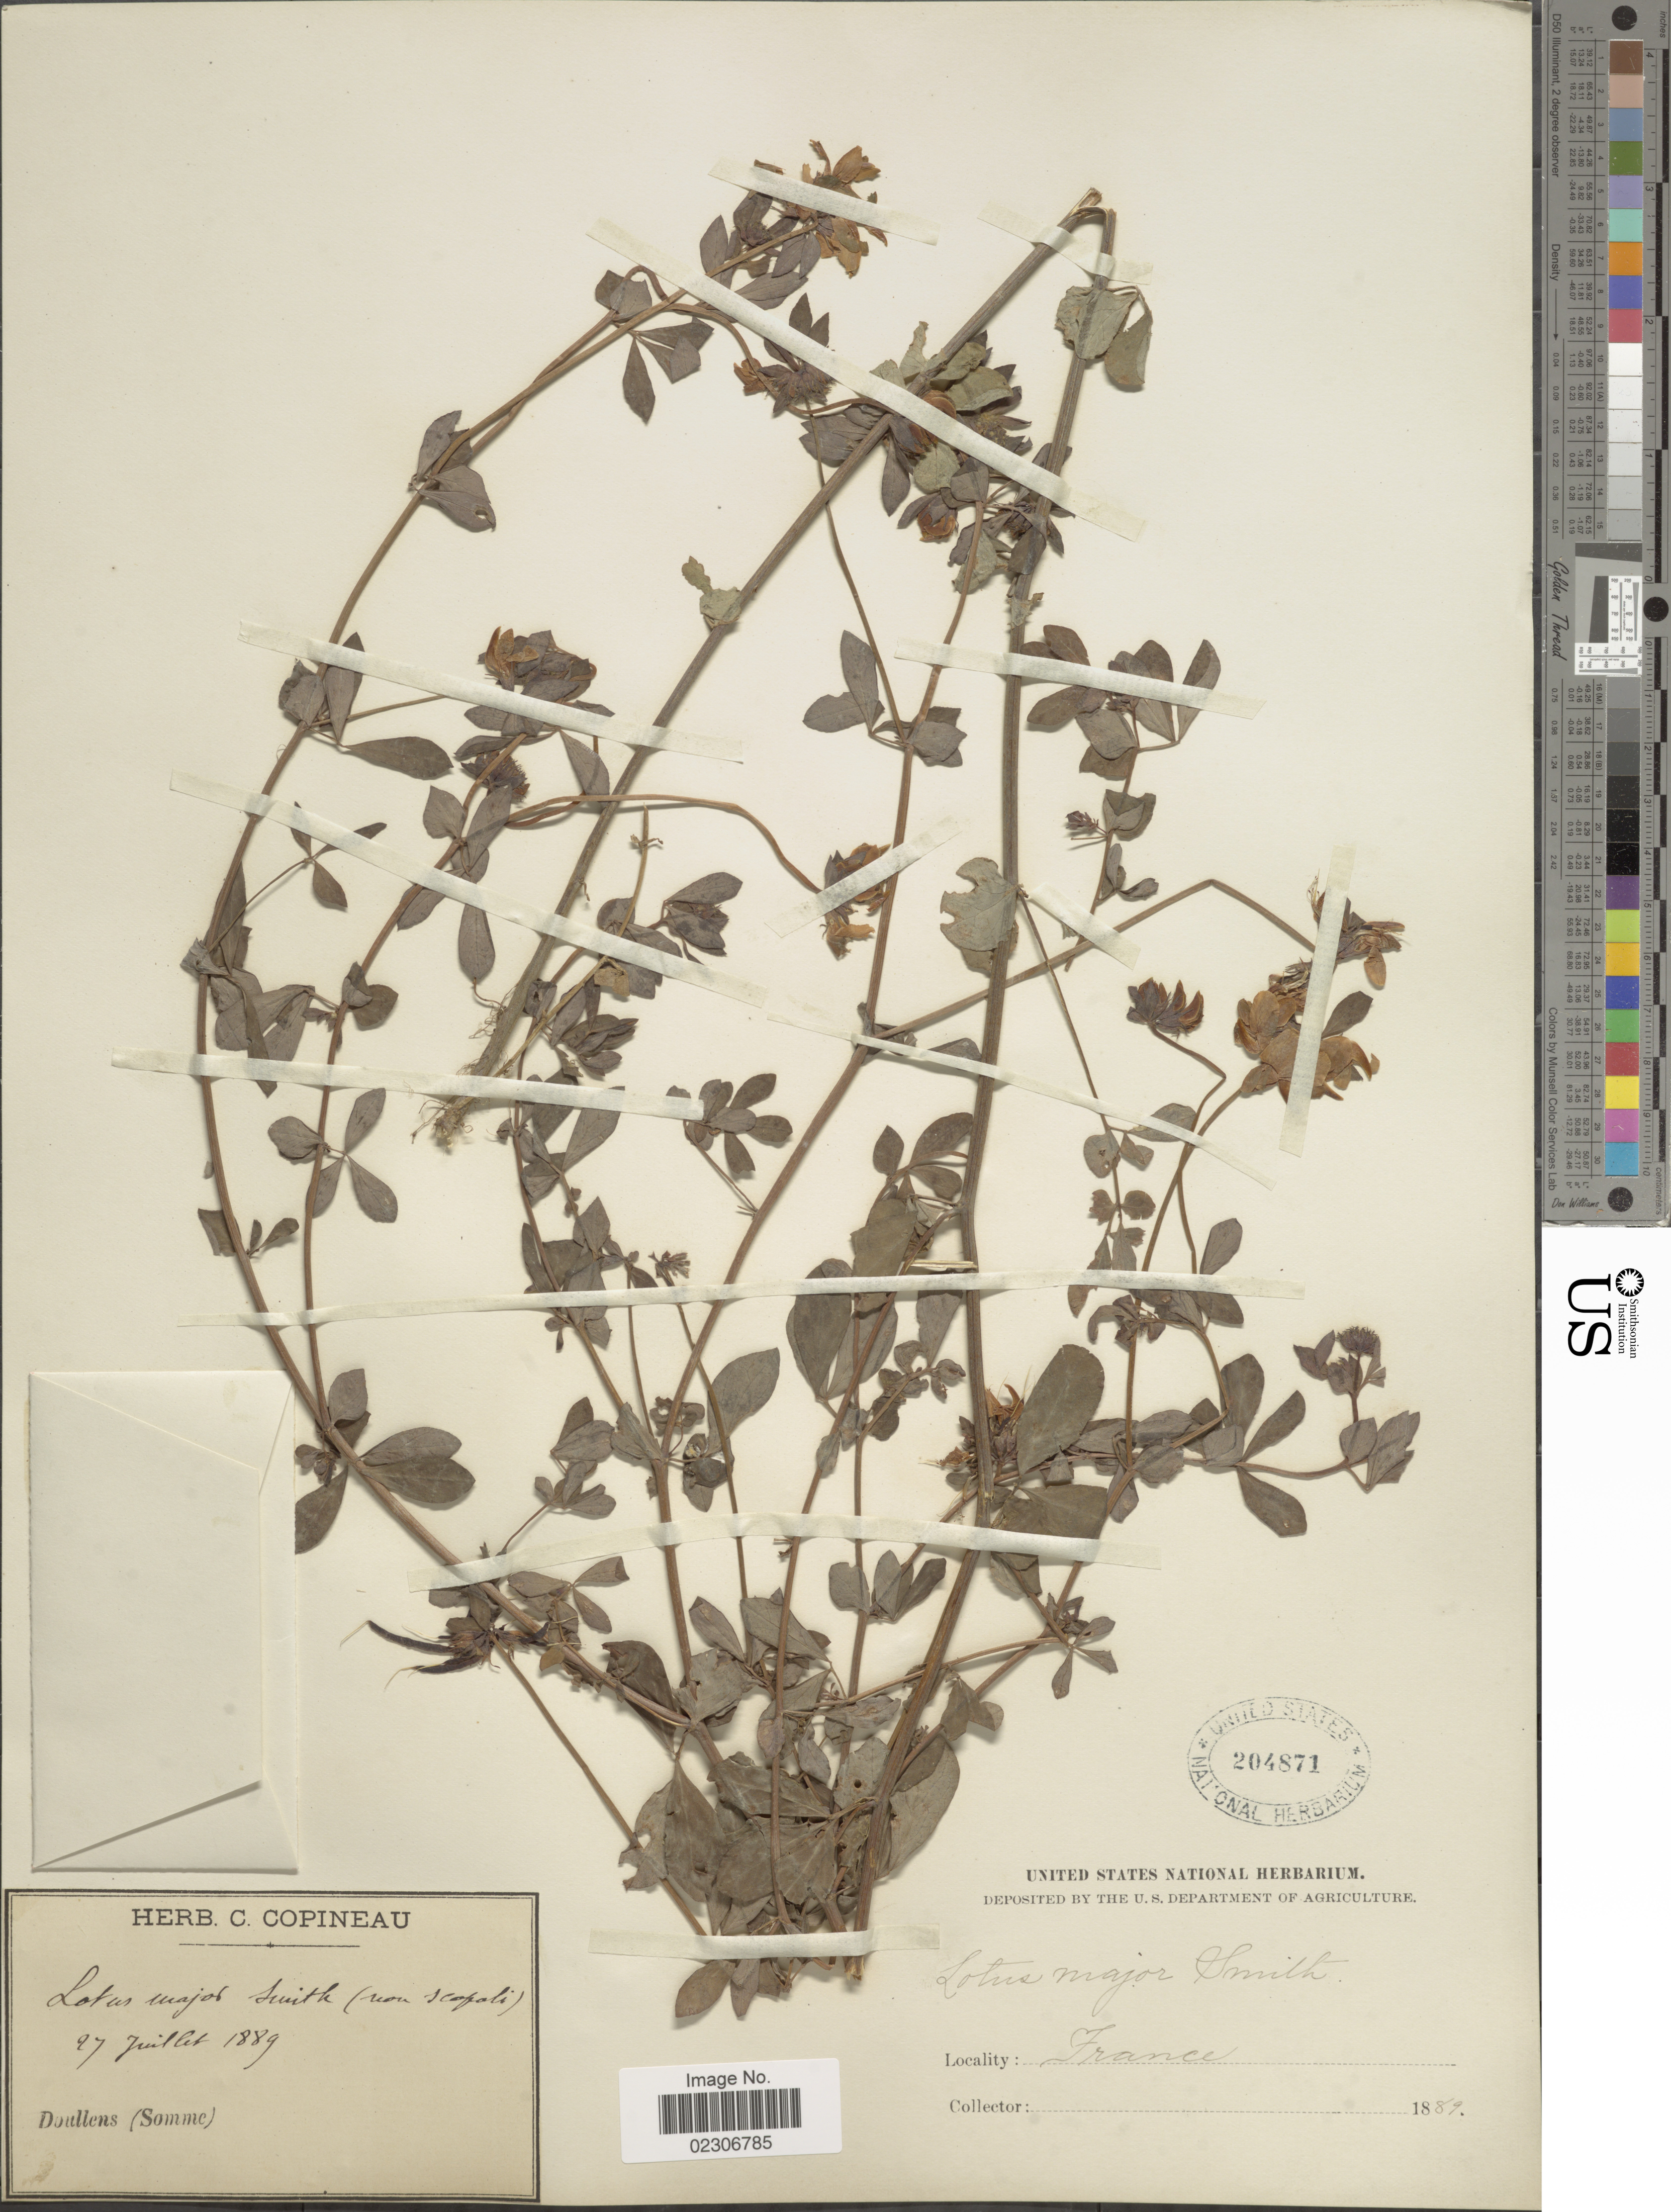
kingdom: Plantae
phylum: Tracheophyta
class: Magnoliopsida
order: Fabales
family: Fabaceae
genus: Lotus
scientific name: Lotus major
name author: Sm.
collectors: ex herb. C. Copineau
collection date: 1889-07-27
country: France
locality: Doullens ( Somme).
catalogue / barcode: US 204871